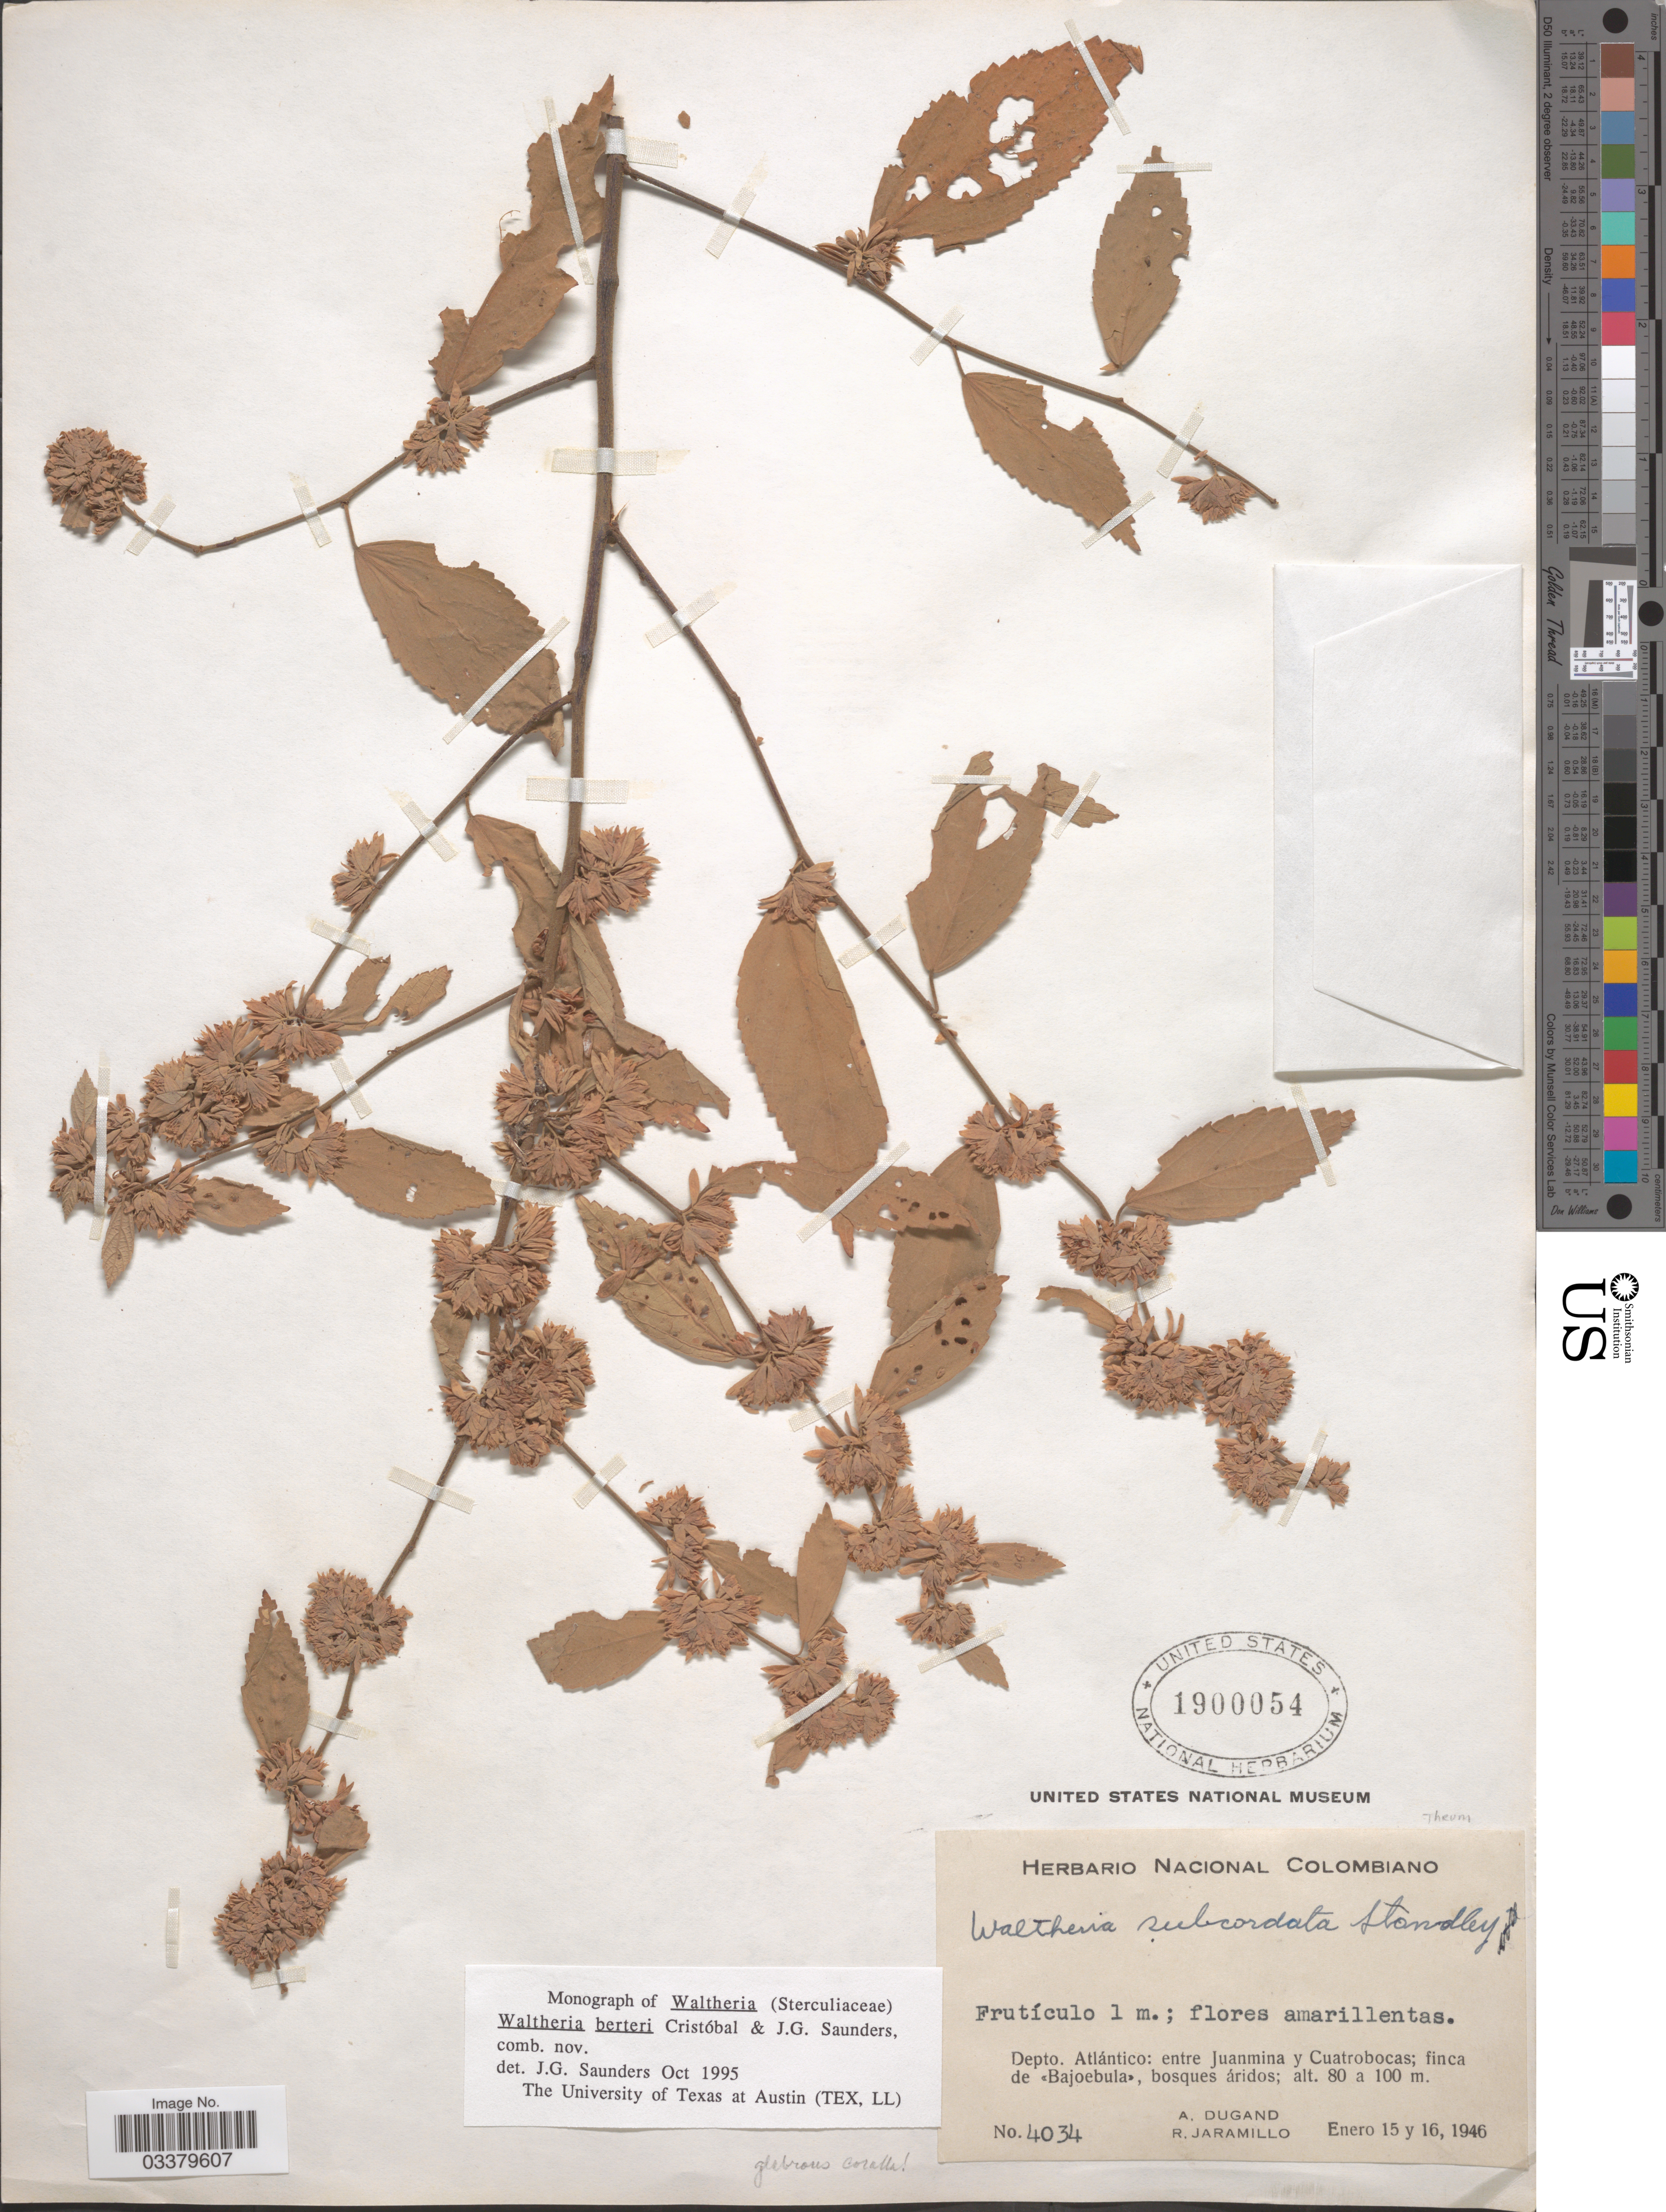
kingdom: Plantae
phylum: Tracheophyta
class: Magnoliopsida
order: Malvales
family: Malvaceae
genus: Waltheria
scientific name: Waltheria berteroi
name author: (Spreng.) J.G. Saunders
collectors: A. Dugand & R. Jaramillo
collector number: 4034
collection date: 1946-01-15/1946-01-16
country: Colombia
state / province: Atlántico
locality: Depto. Atlántico: entre Juanmina y Cuatrobocas; finca de «Bajoebula».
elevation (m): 80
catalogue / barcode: US 1900054